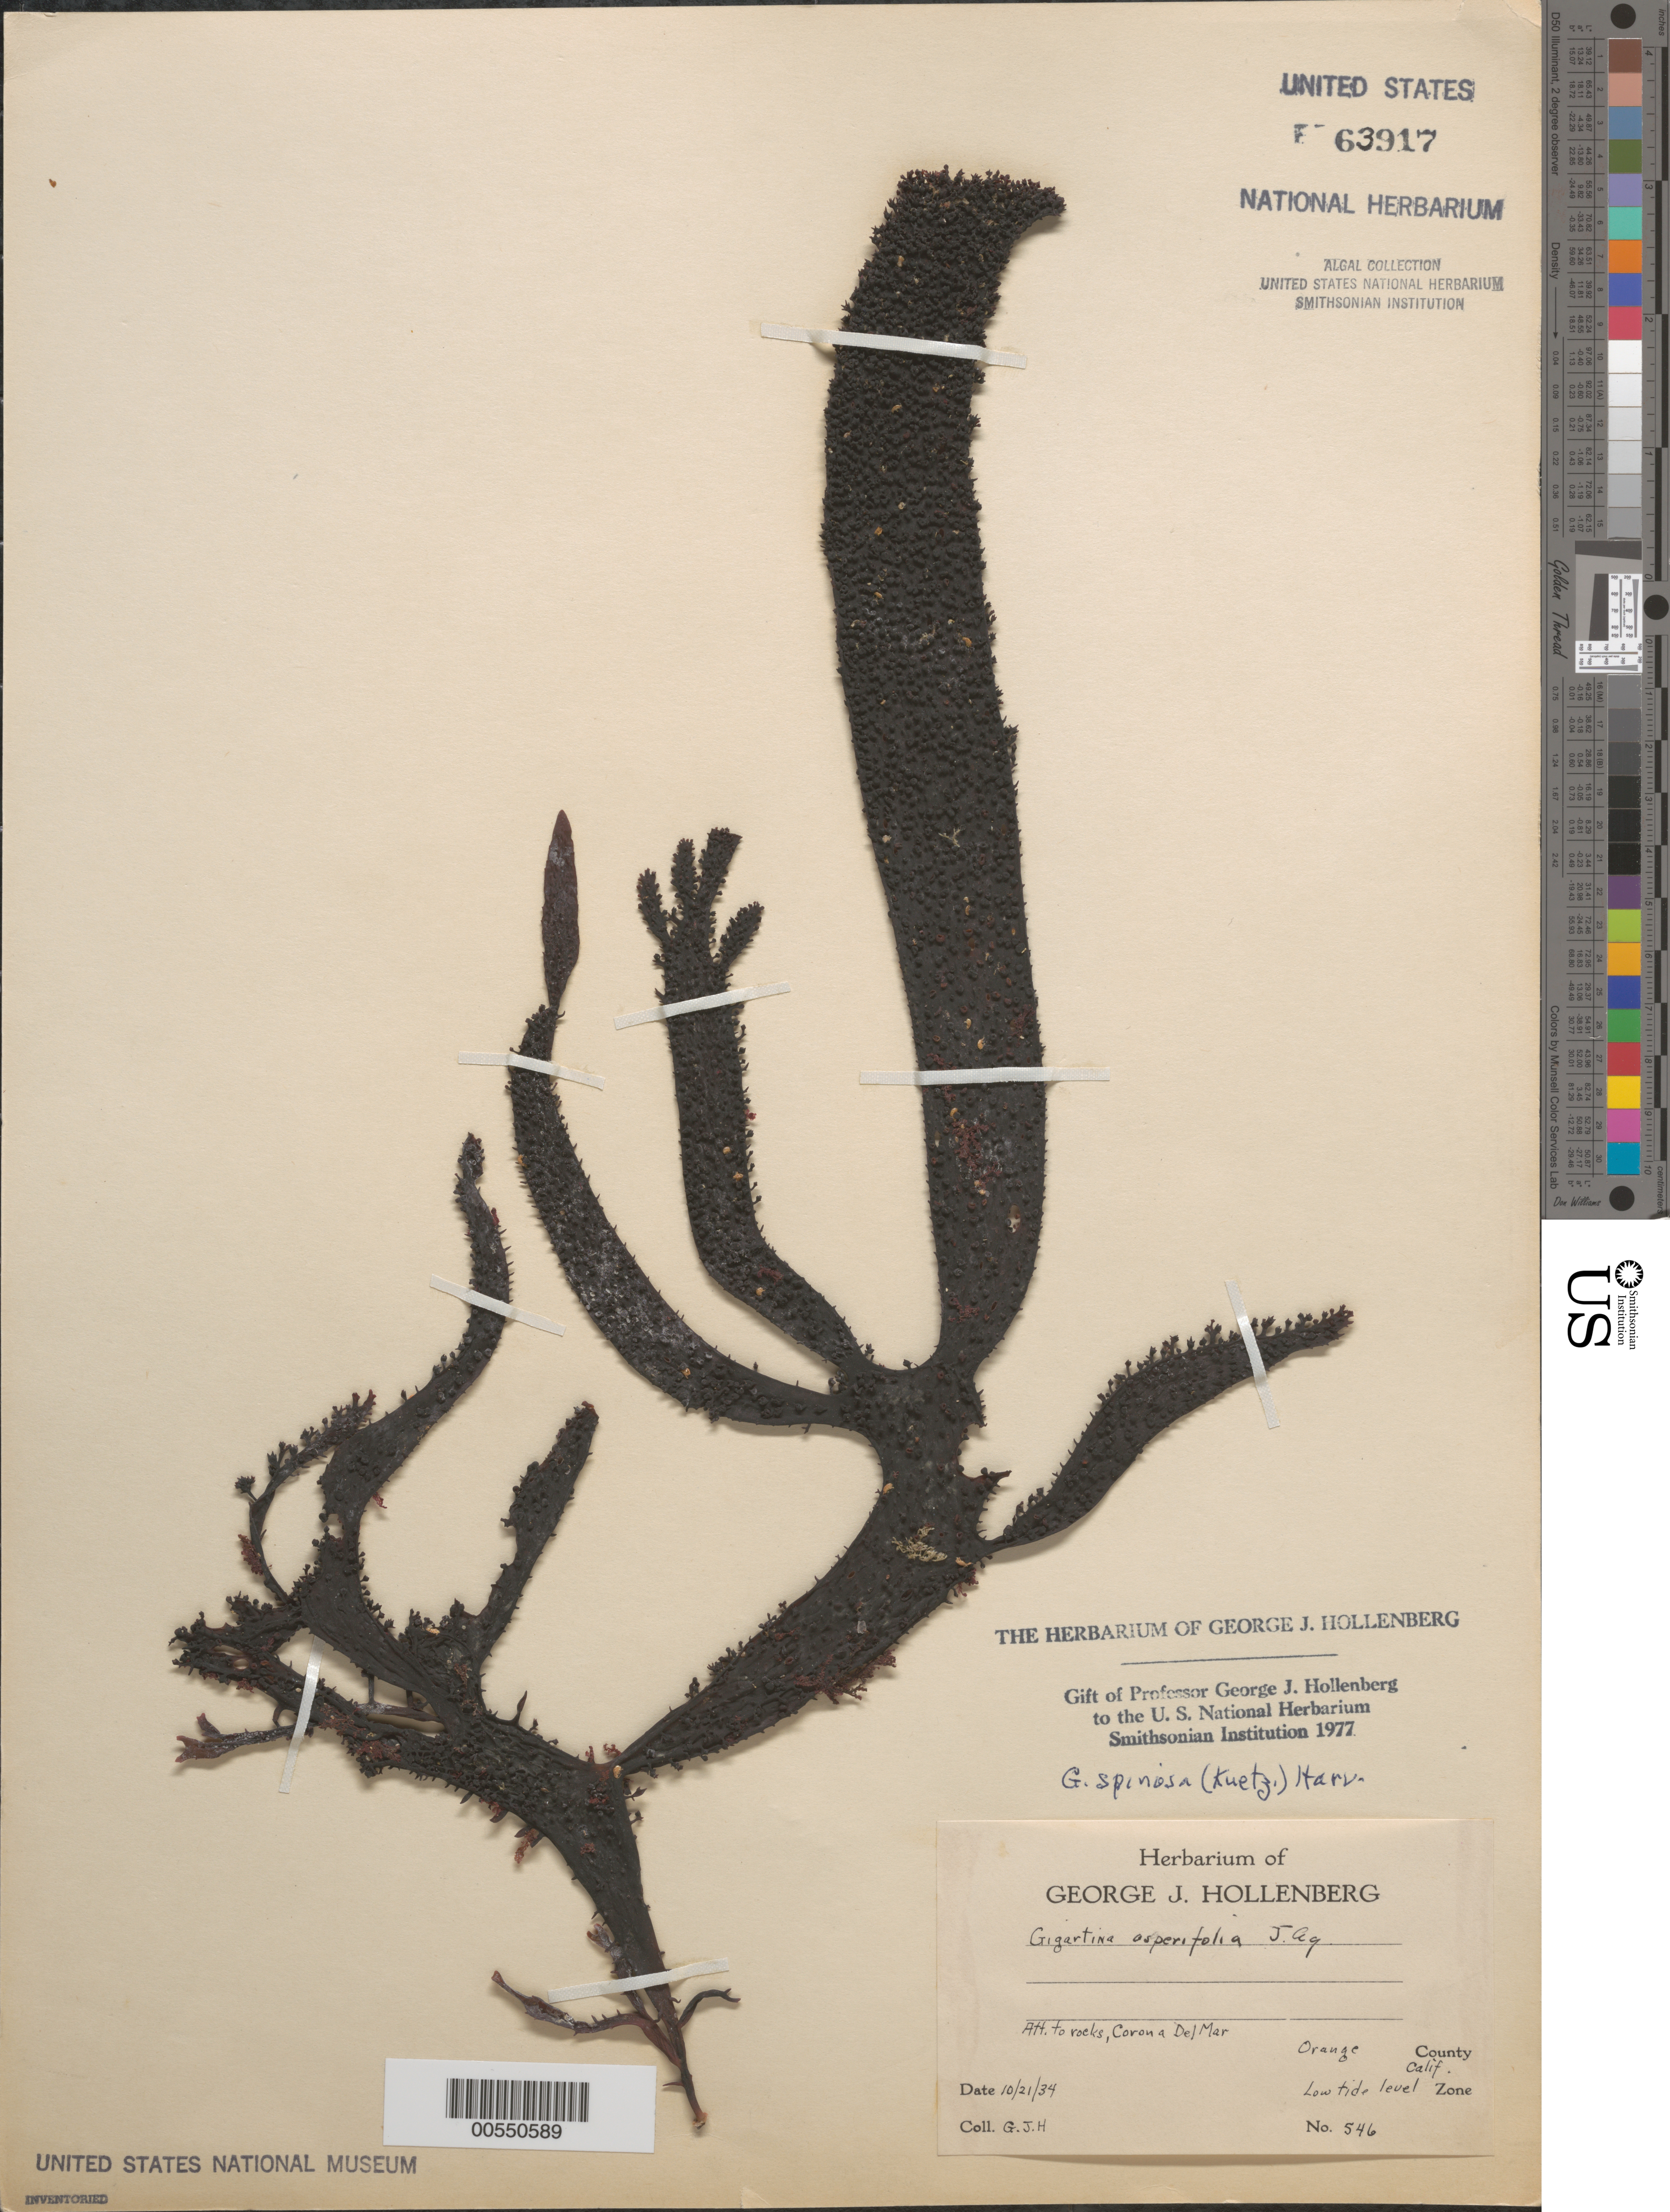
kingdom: Plantae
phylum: Rhodophyta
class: Florideophyceae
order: Gigartinales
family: Gigartinaceae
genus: Chondracanthus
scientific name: Chondracanthus spinosus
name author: (Kütz.) Guiry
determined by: Algae name updating Project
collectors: G. Hollenberg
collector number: GJH 546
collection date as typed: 21 Oct 1934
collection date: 1934-10-21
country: United States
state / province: California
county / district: Orange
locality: Corona del Mar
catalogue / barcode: US 63917